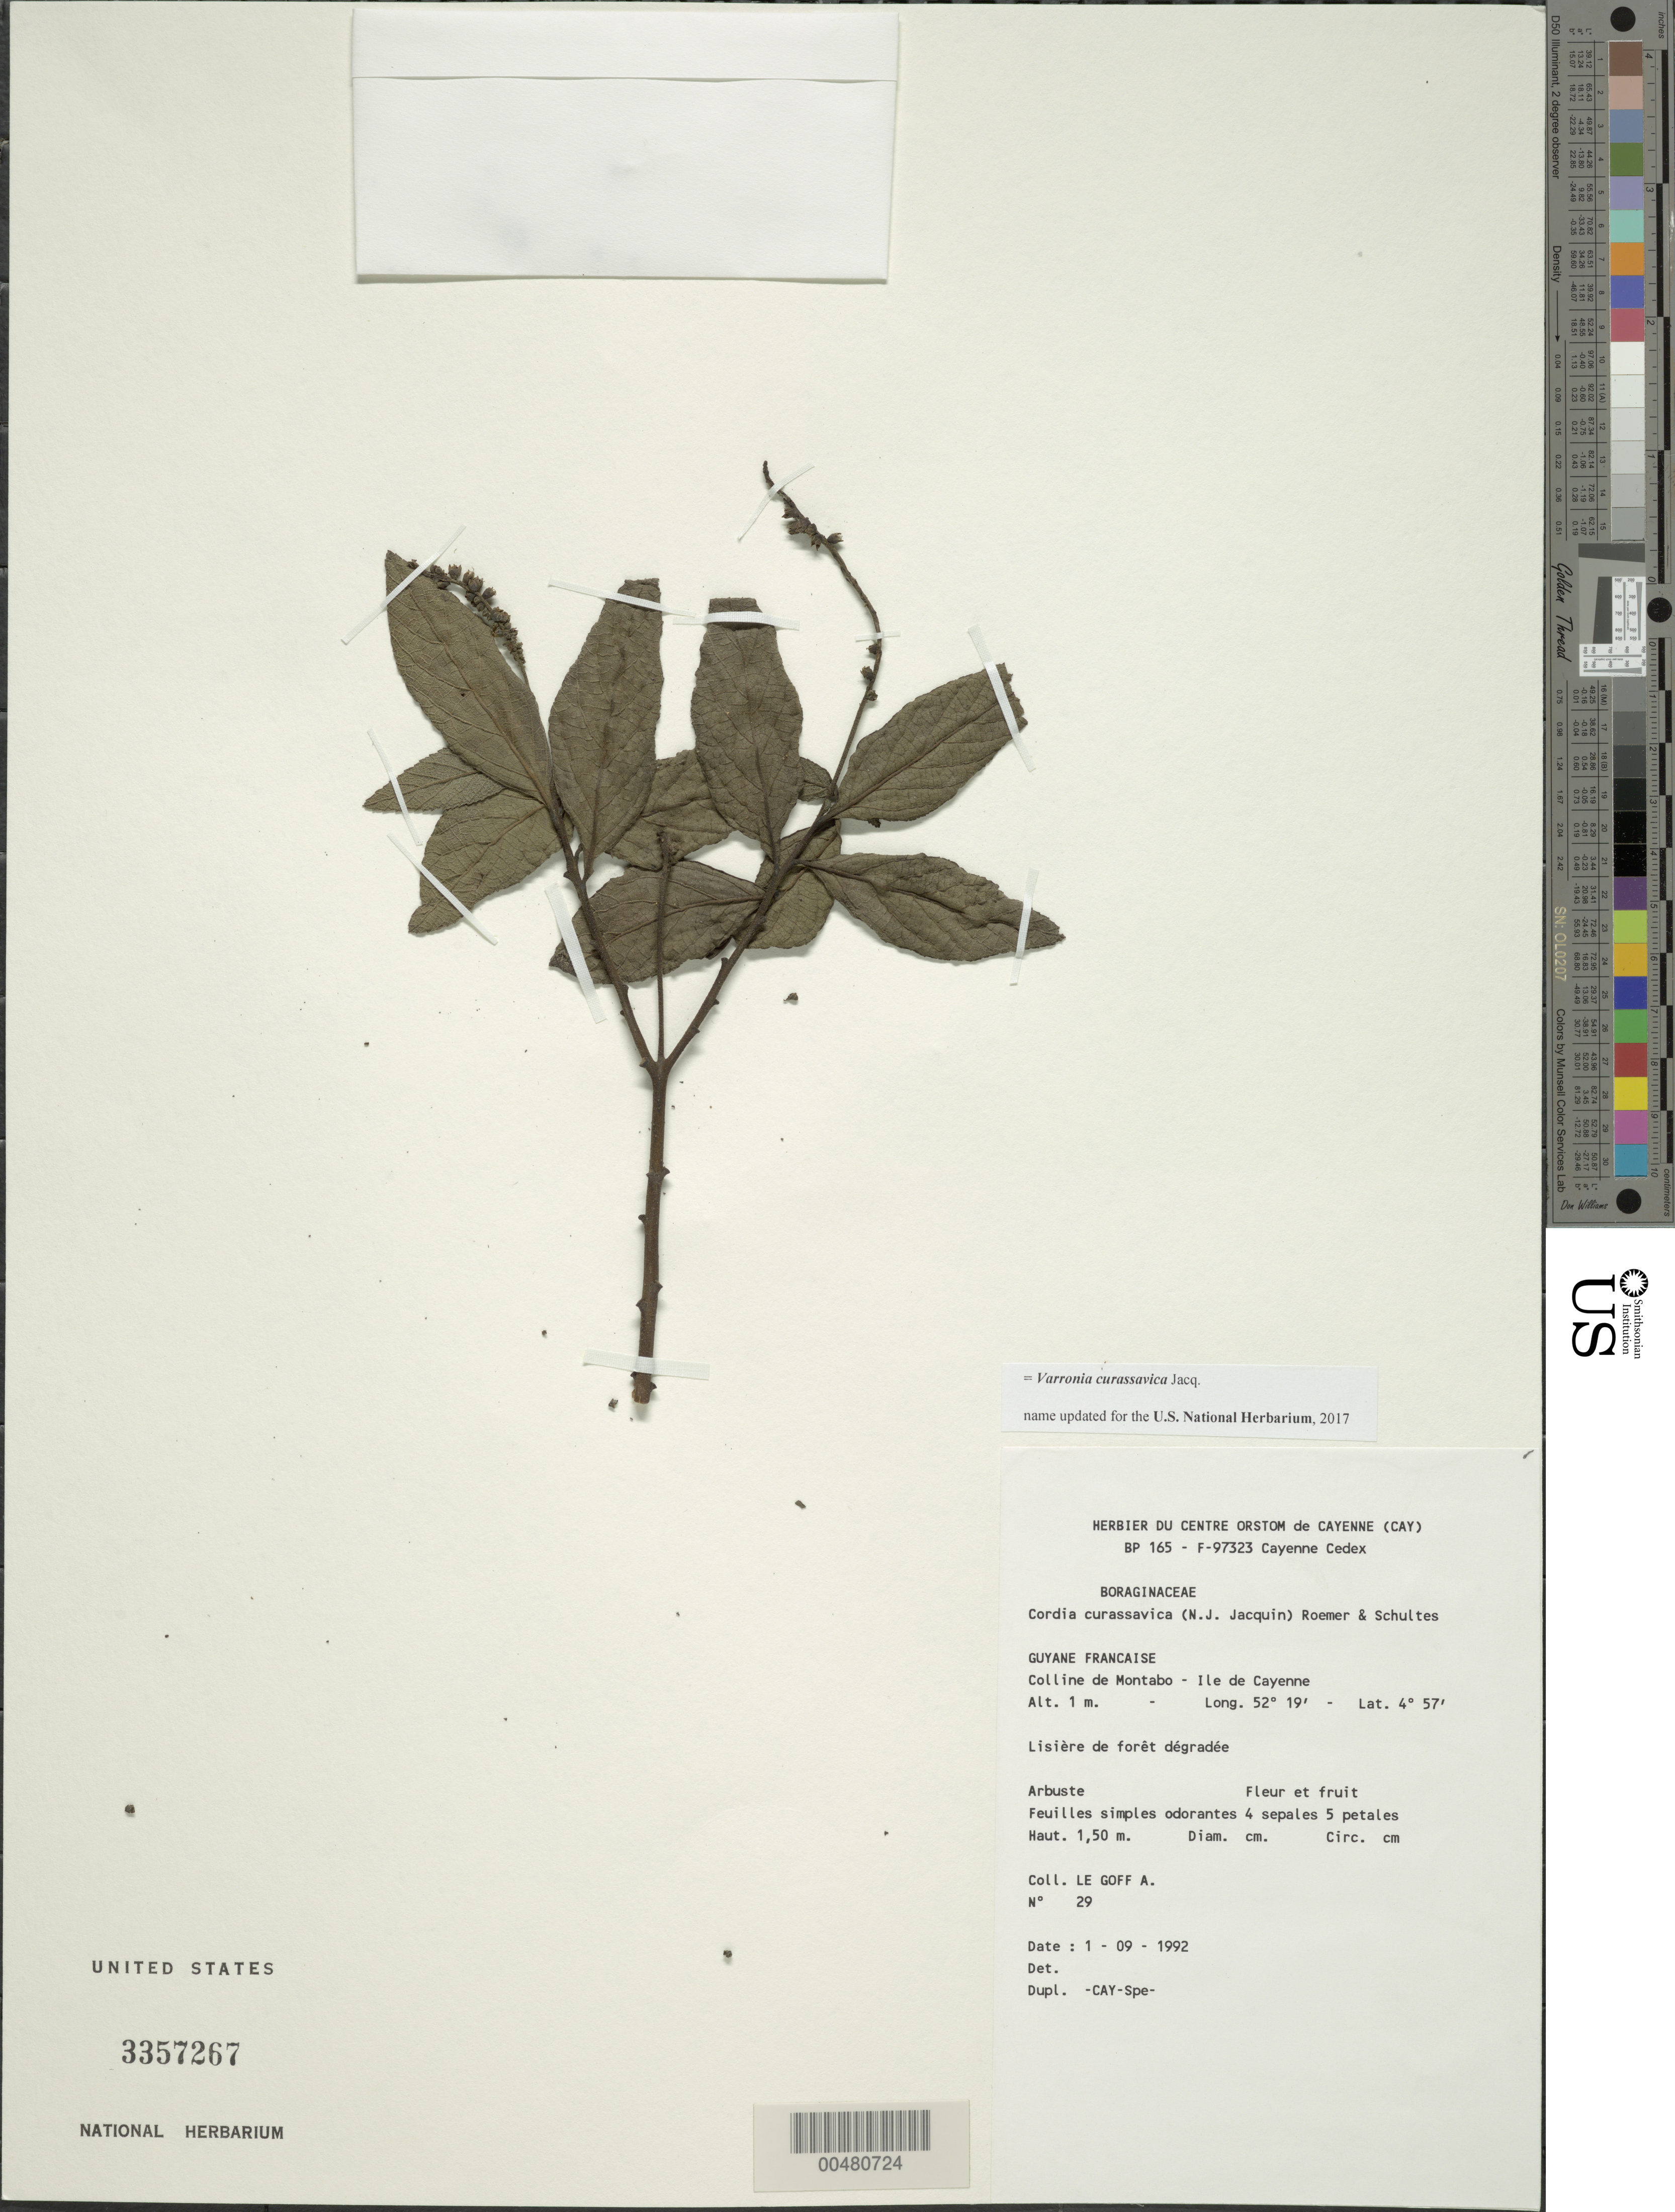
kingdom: Plantae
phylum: Tracheophyta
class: Magnoliopsida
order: Boraginales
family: Cordiaceae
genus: Varronia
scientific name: Varronia curassavica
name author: Jacq.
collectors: A. Le Goff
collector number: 29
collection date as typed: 1-Sep-92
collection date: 1992-09-01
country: French Guiana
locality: Ile de Cayenne, Colline de Montabo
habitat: Lisiere de foret degradee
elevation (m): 1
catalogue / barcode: US 3357267